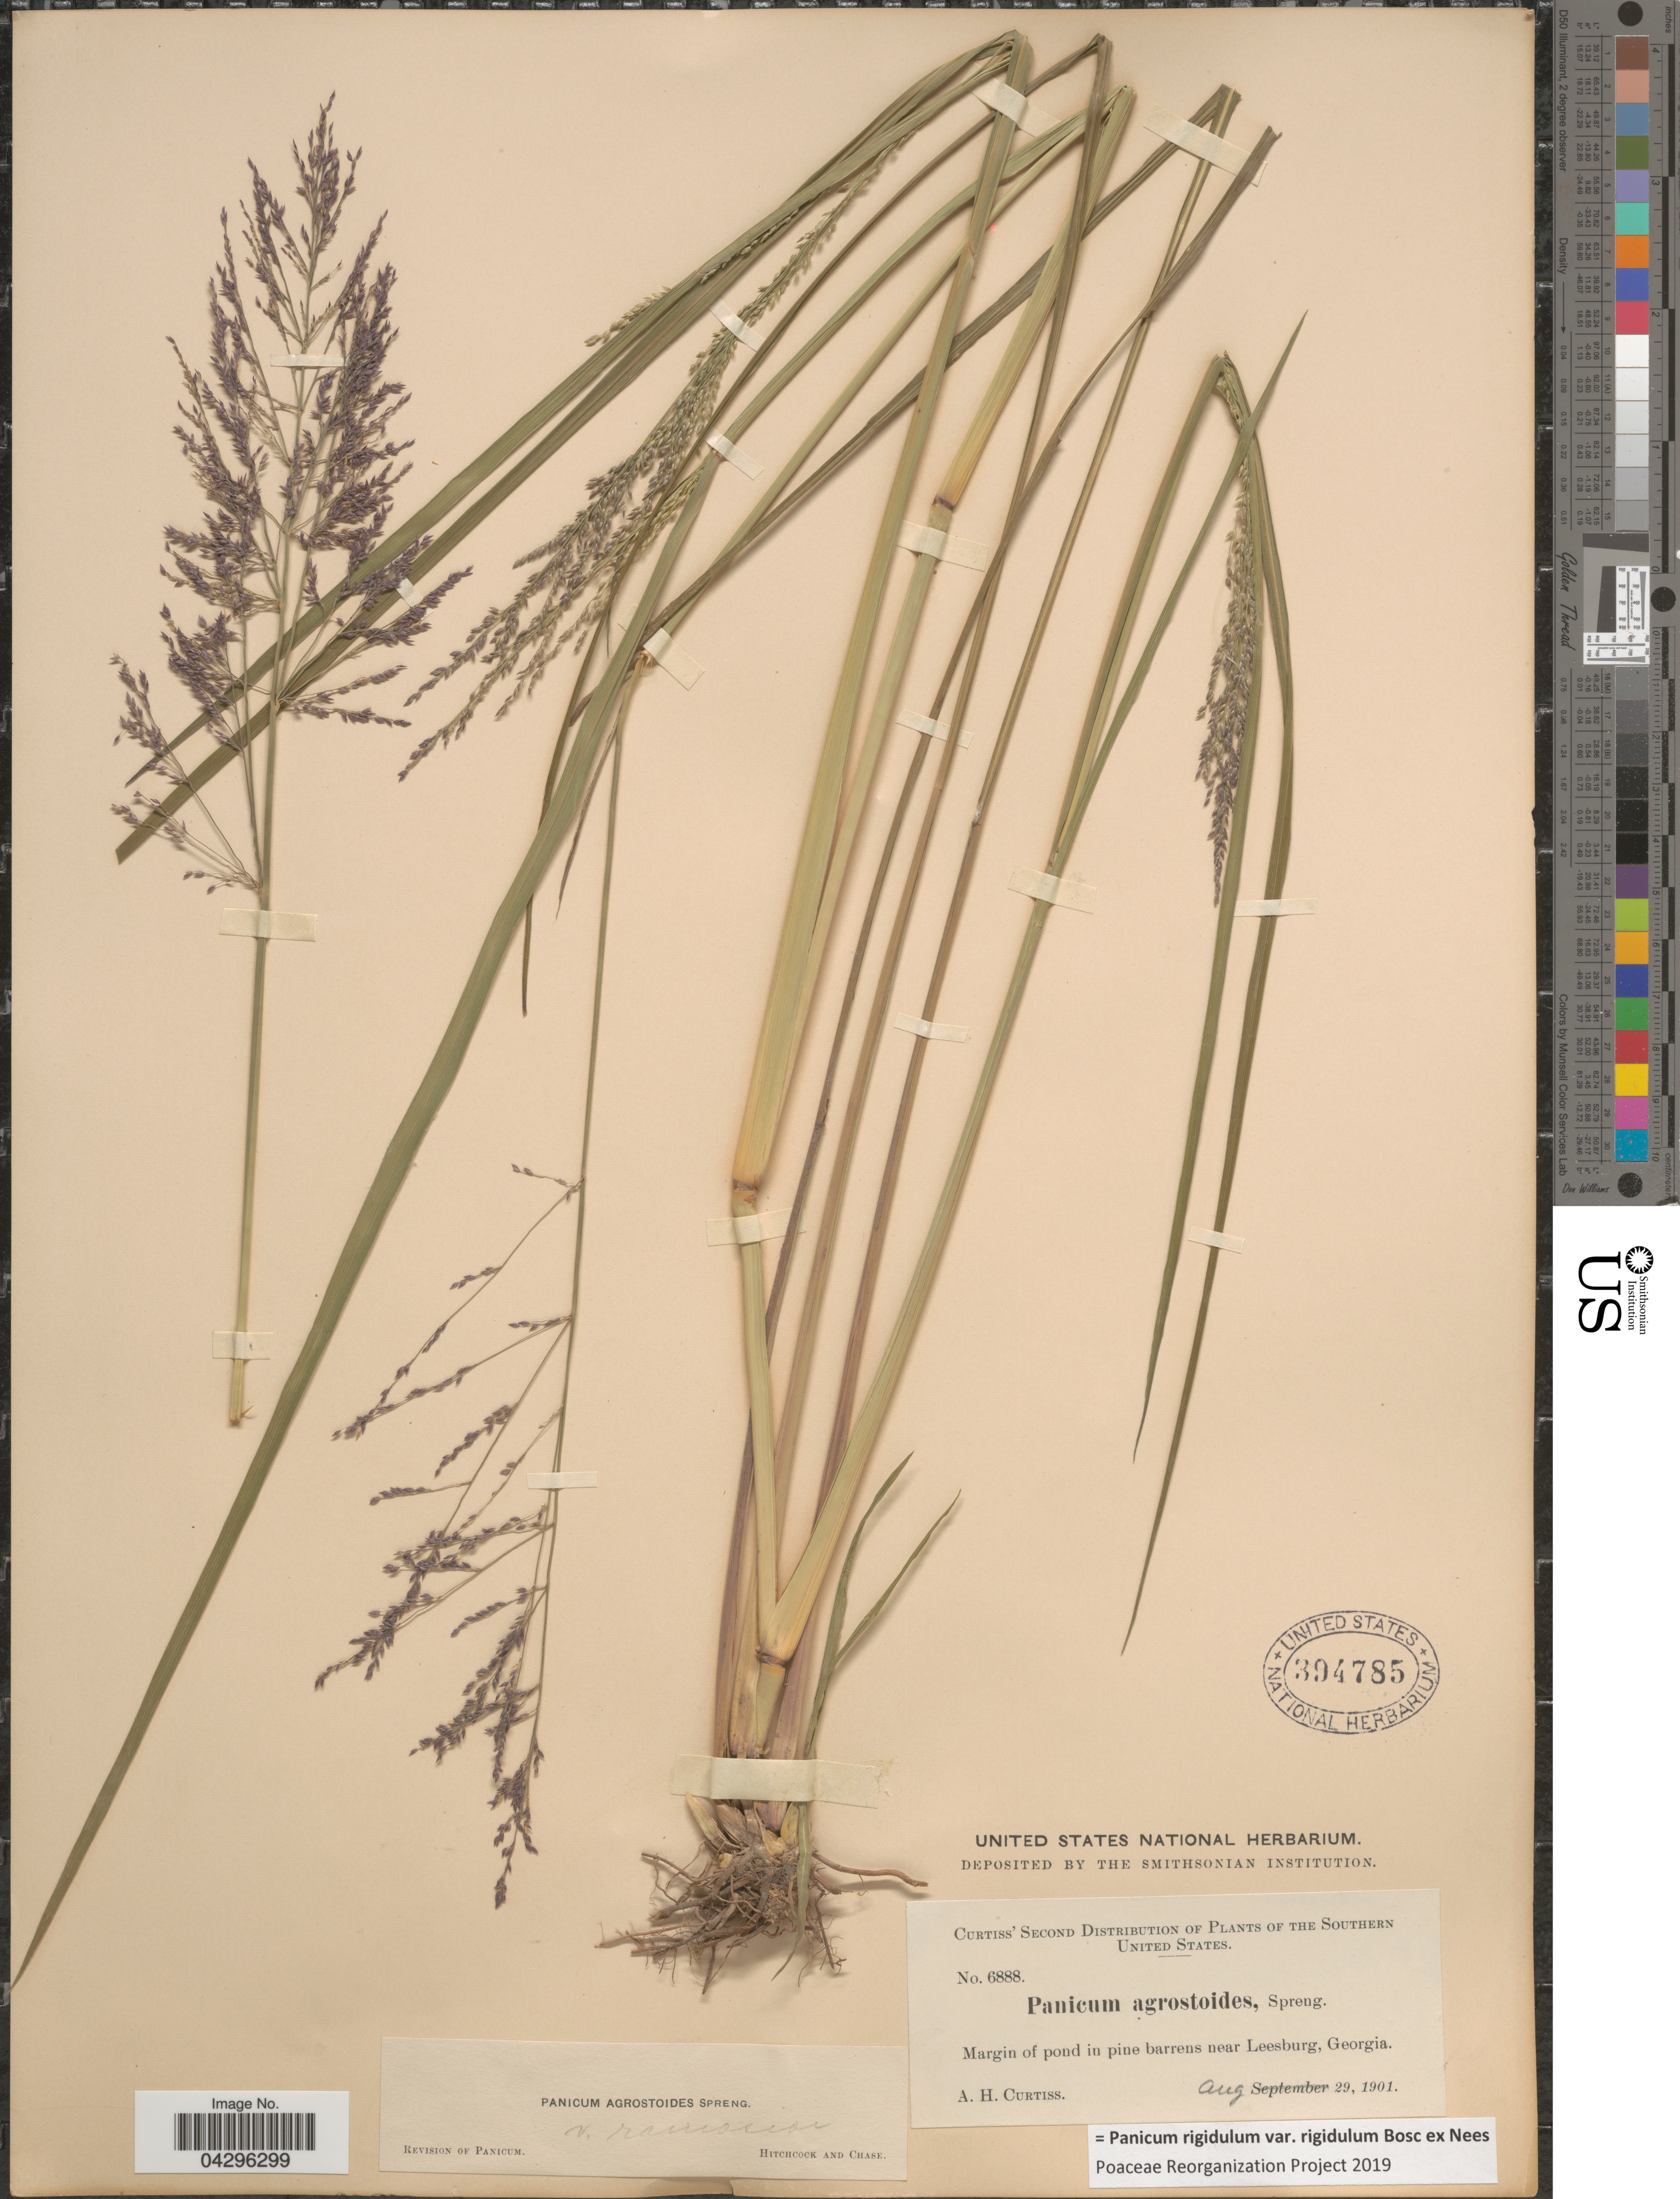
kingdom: Plantae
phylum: Tracheophyta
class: Liliopsida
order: Poales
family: Poaceae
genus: Panicum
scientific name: Panicum rigidulum var. rigidulum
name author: Bosc ex Nees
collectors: A. H. Curtiss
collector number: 6888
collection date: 1901-08-29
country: United States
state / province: Georgia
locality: Margin of pond in pine barrens near Leesburg.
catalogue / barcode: US 394785